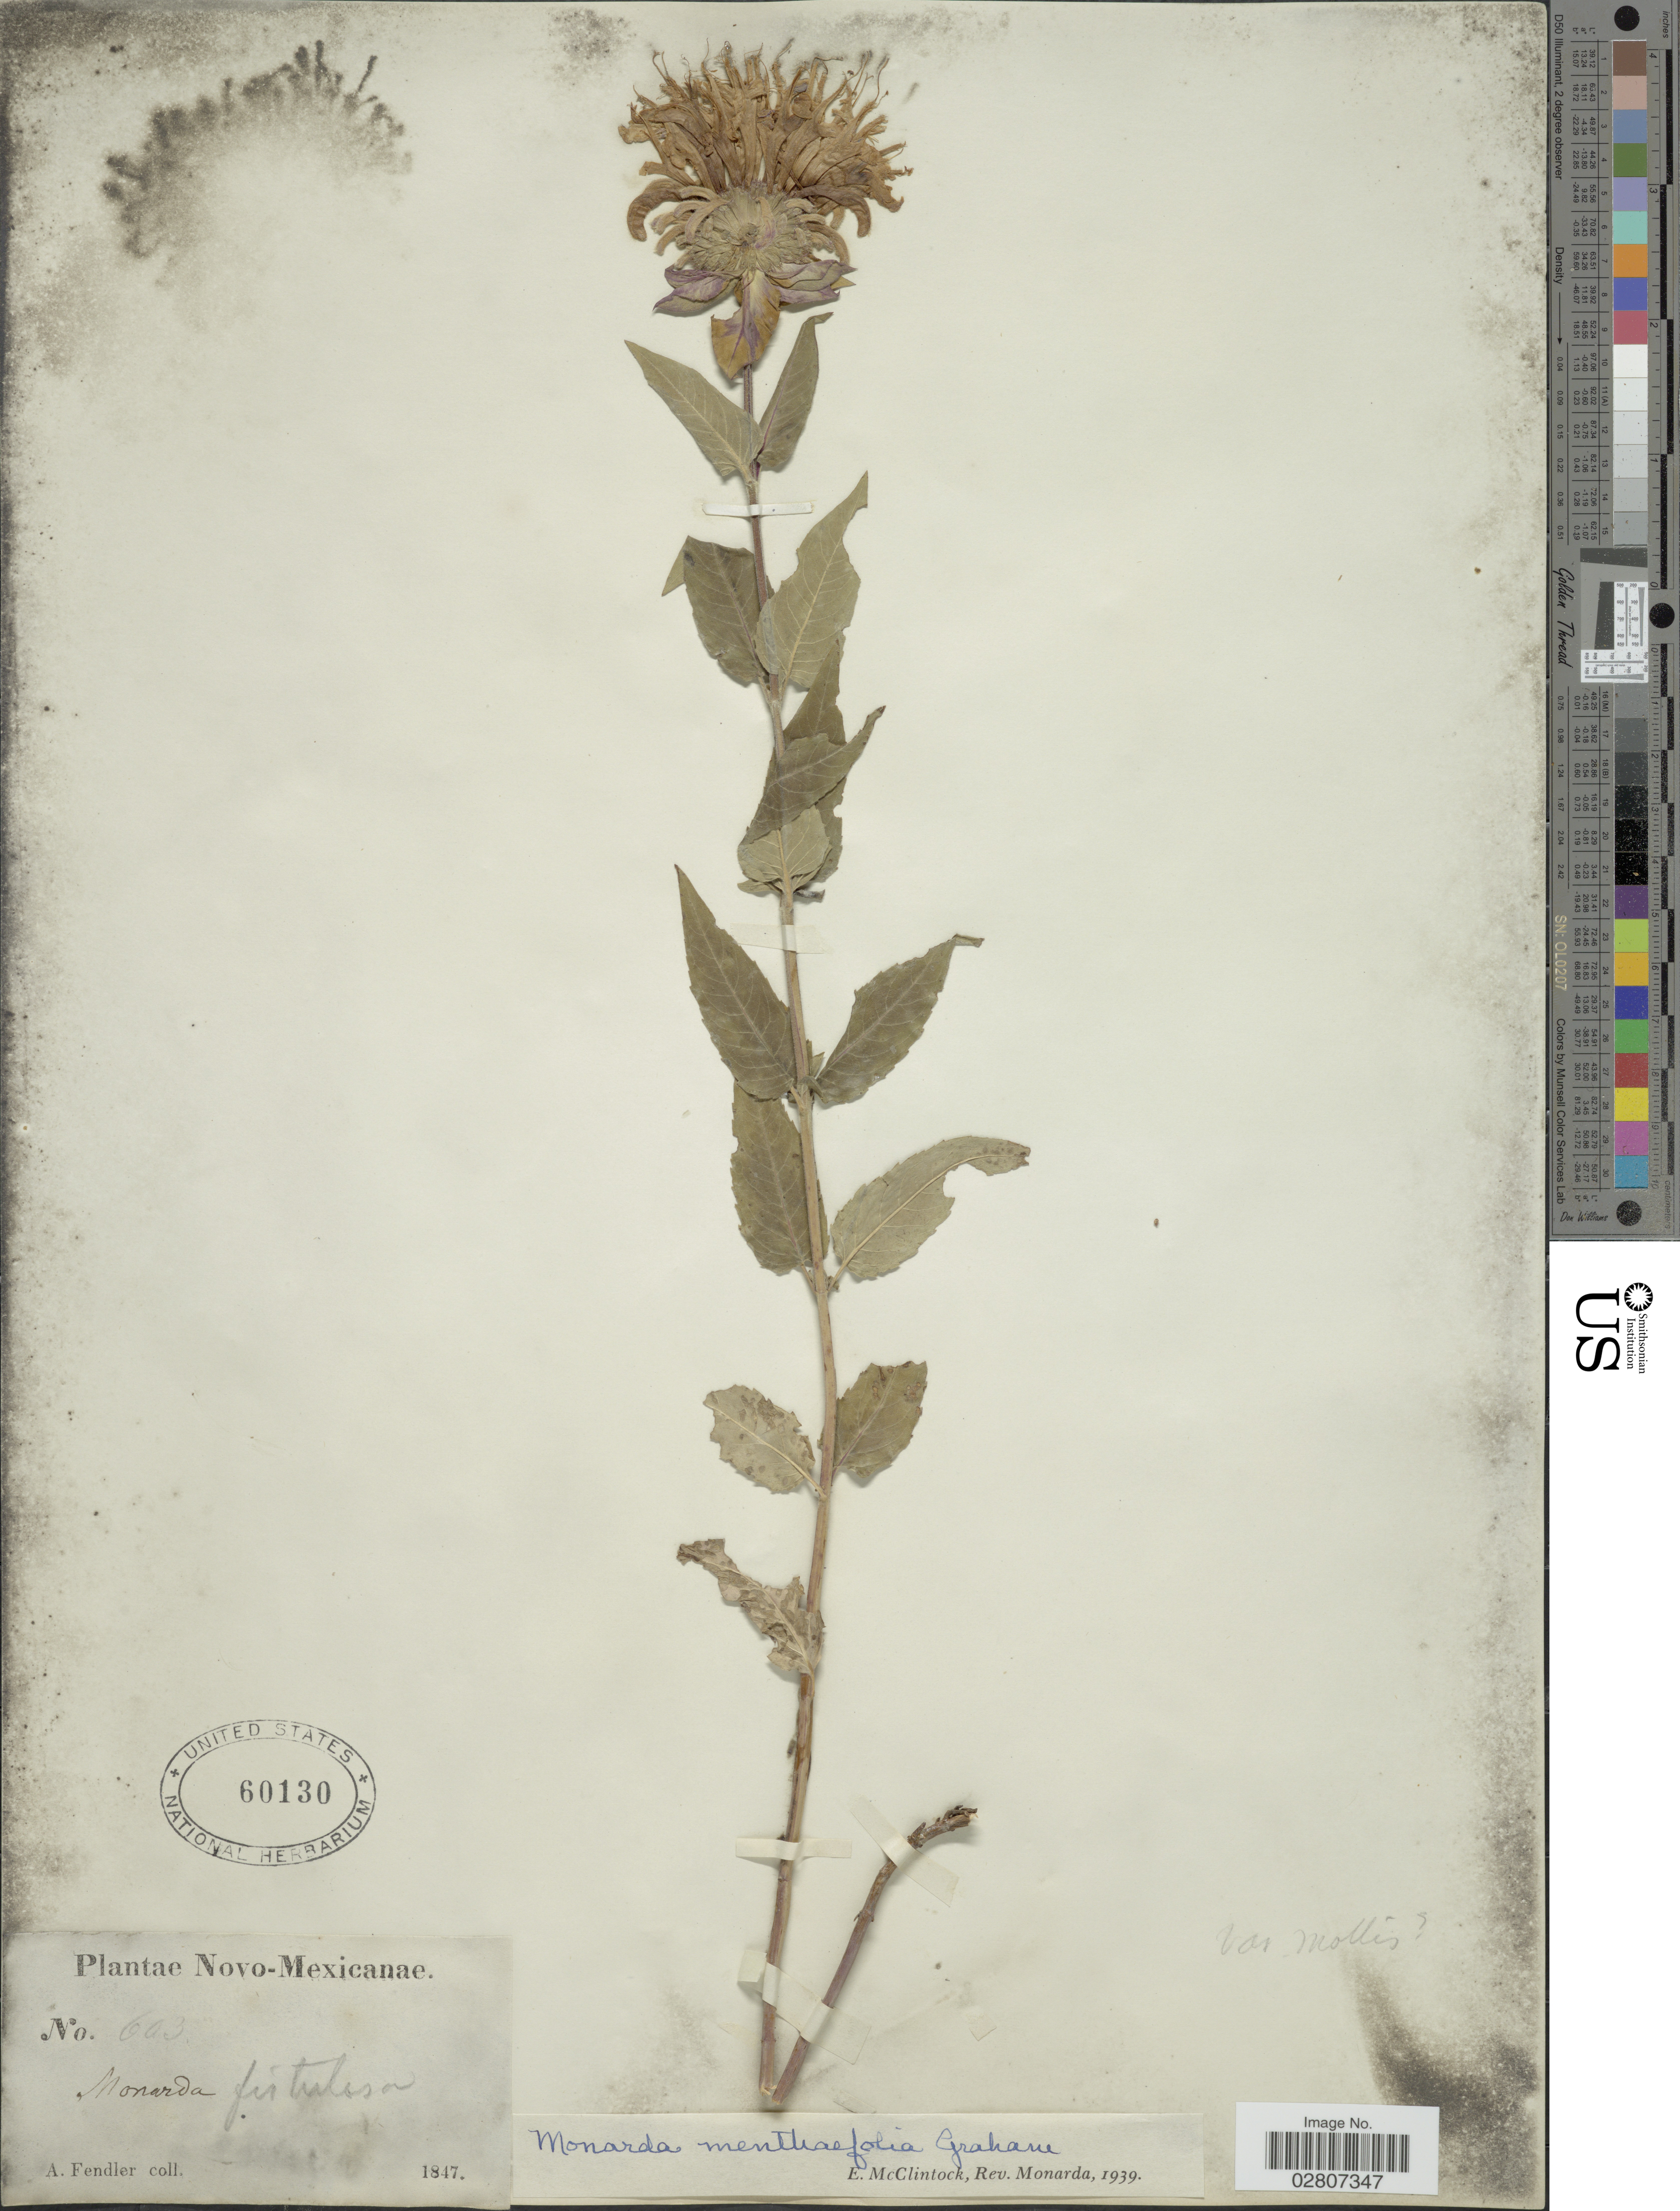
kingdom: Plantae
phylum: Tracheophyta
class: Magnoliopsida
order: Lamiales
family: Lamiaceae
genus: Monarda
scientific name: Monarda fistulosa var. mollis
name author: (L.) L.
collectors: A. Fendler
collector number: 603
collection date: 1847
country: United States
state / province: New Mexico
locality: Novo-Mexicanae.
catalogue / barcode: US 60130